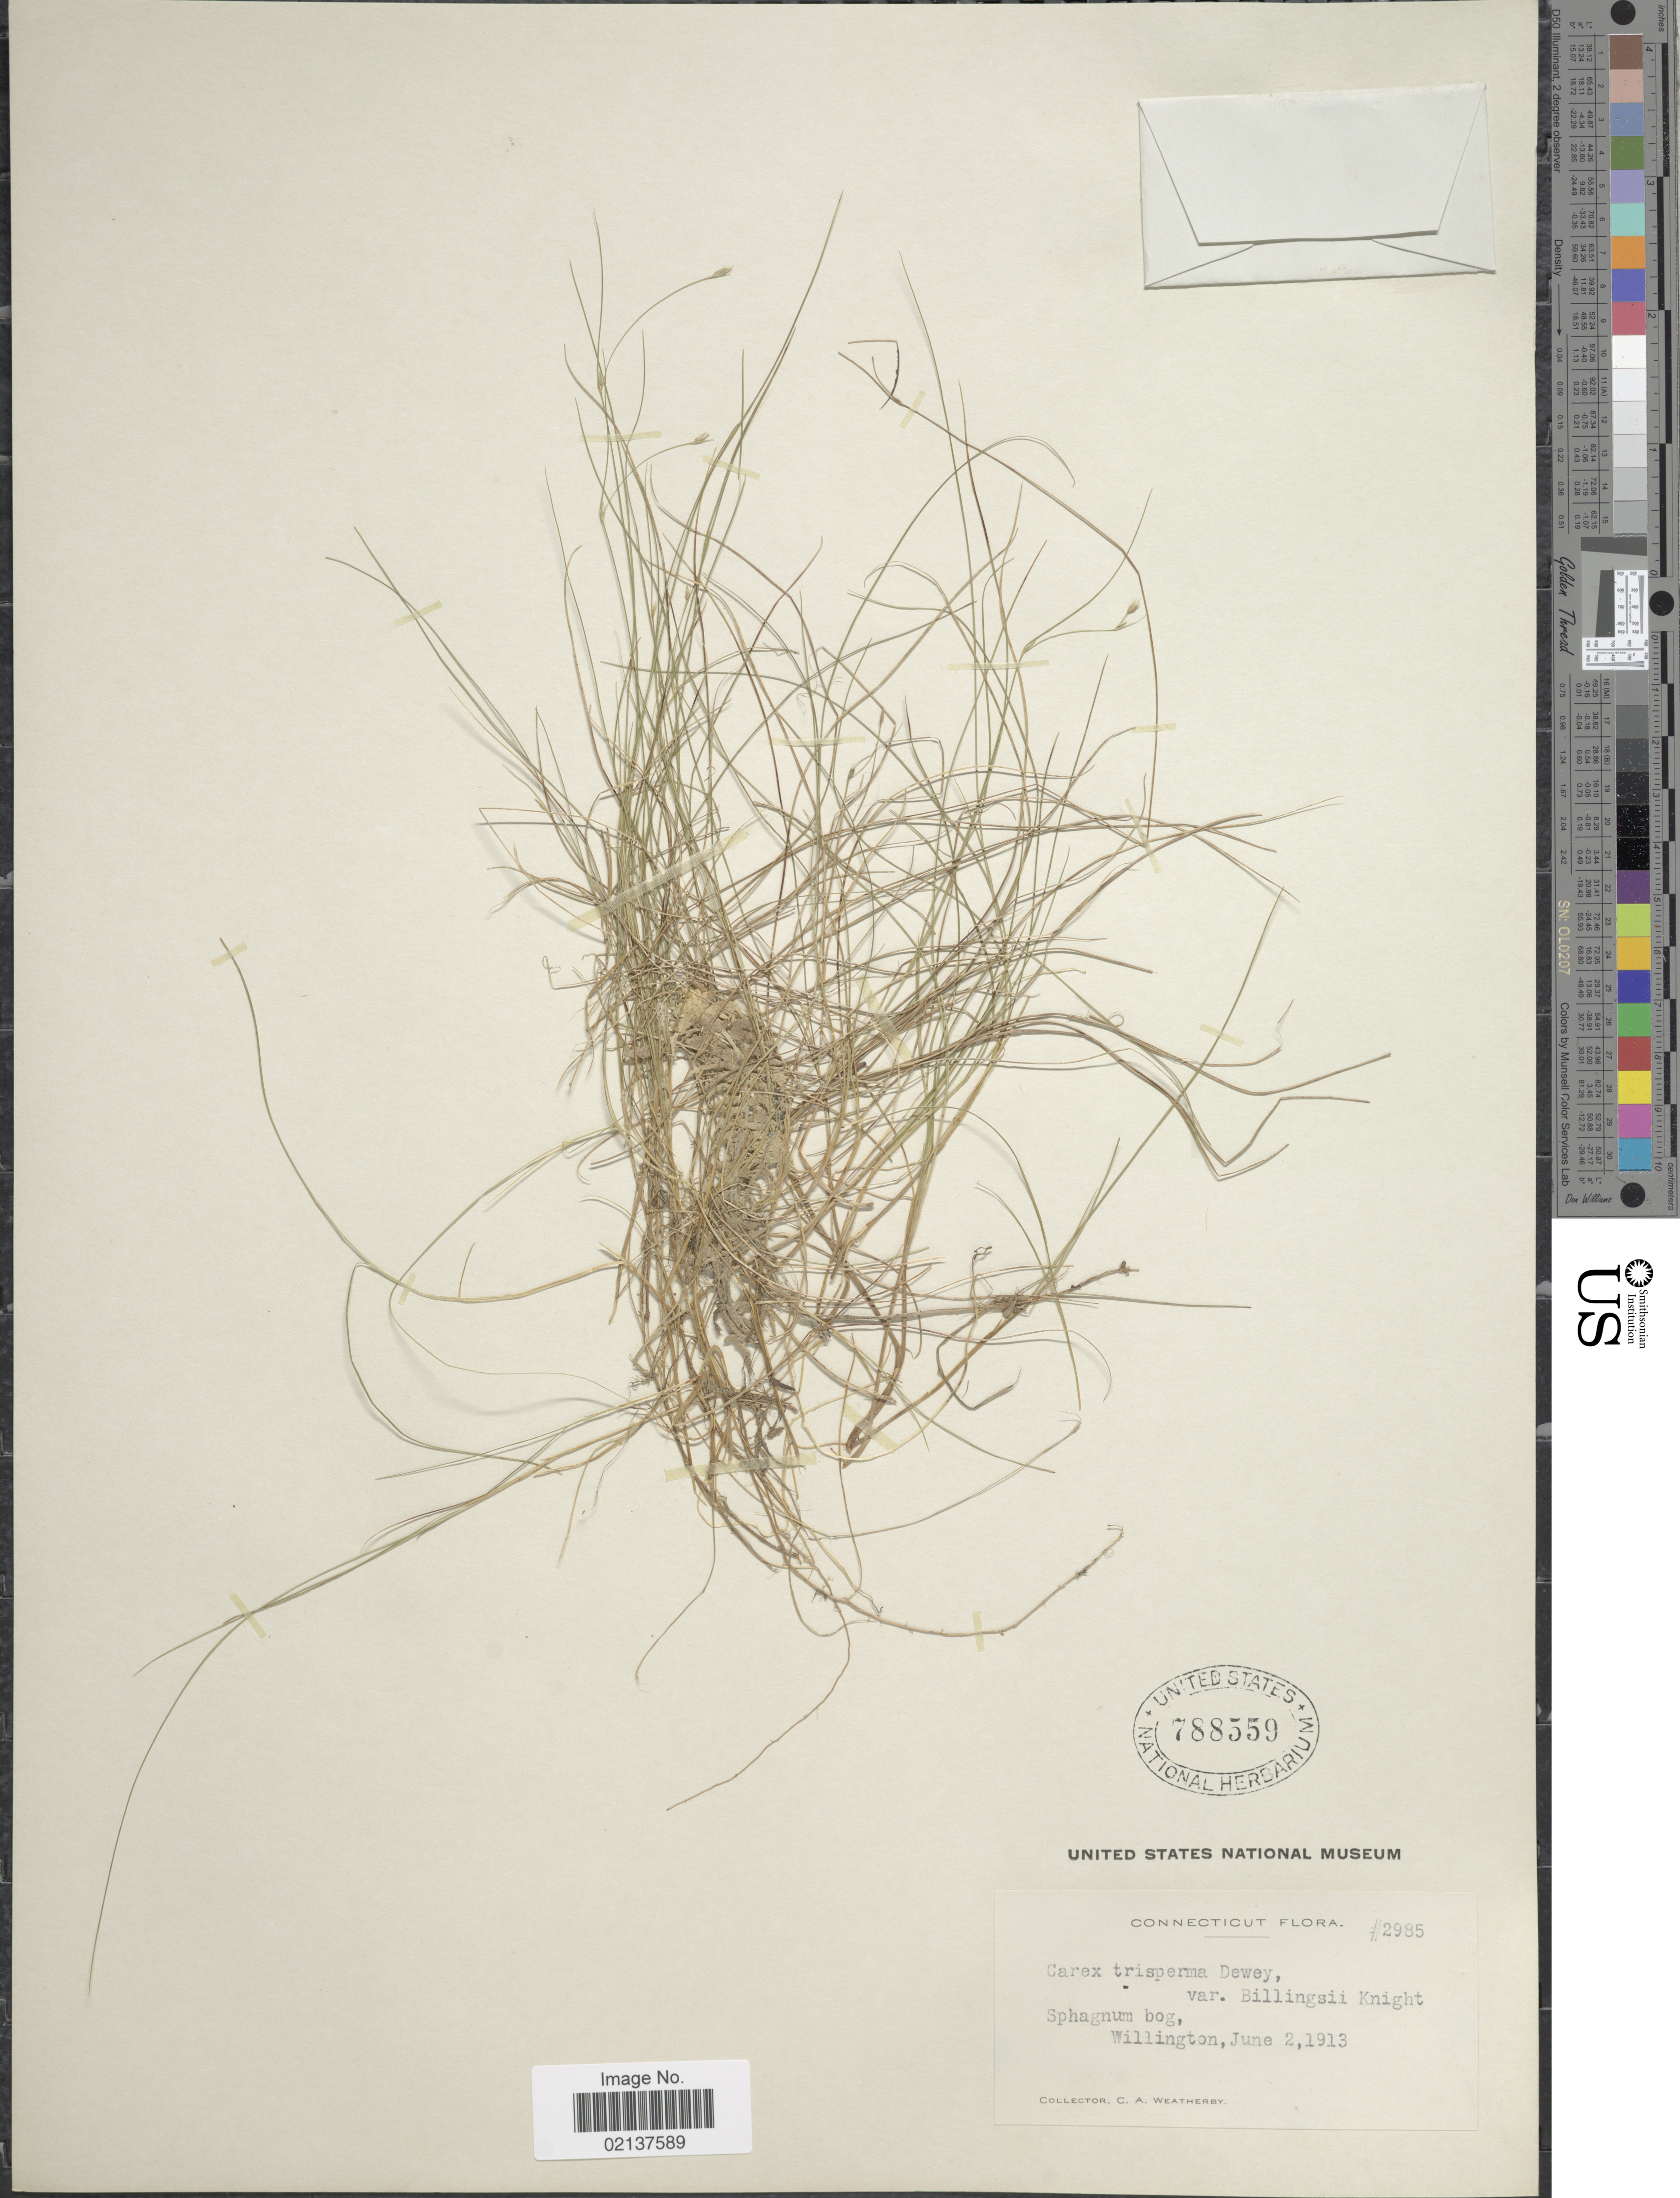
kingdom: Plantae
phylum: Tracheophyta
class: Liliopsida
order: Poales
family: Cyperaceae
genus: Carex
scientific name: Carex trisperma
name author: Dewey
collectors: C. A. Weatherby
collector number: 2985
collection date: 1913-06-02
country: United States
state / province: Connecticut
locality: Willington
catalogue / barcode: US 788559